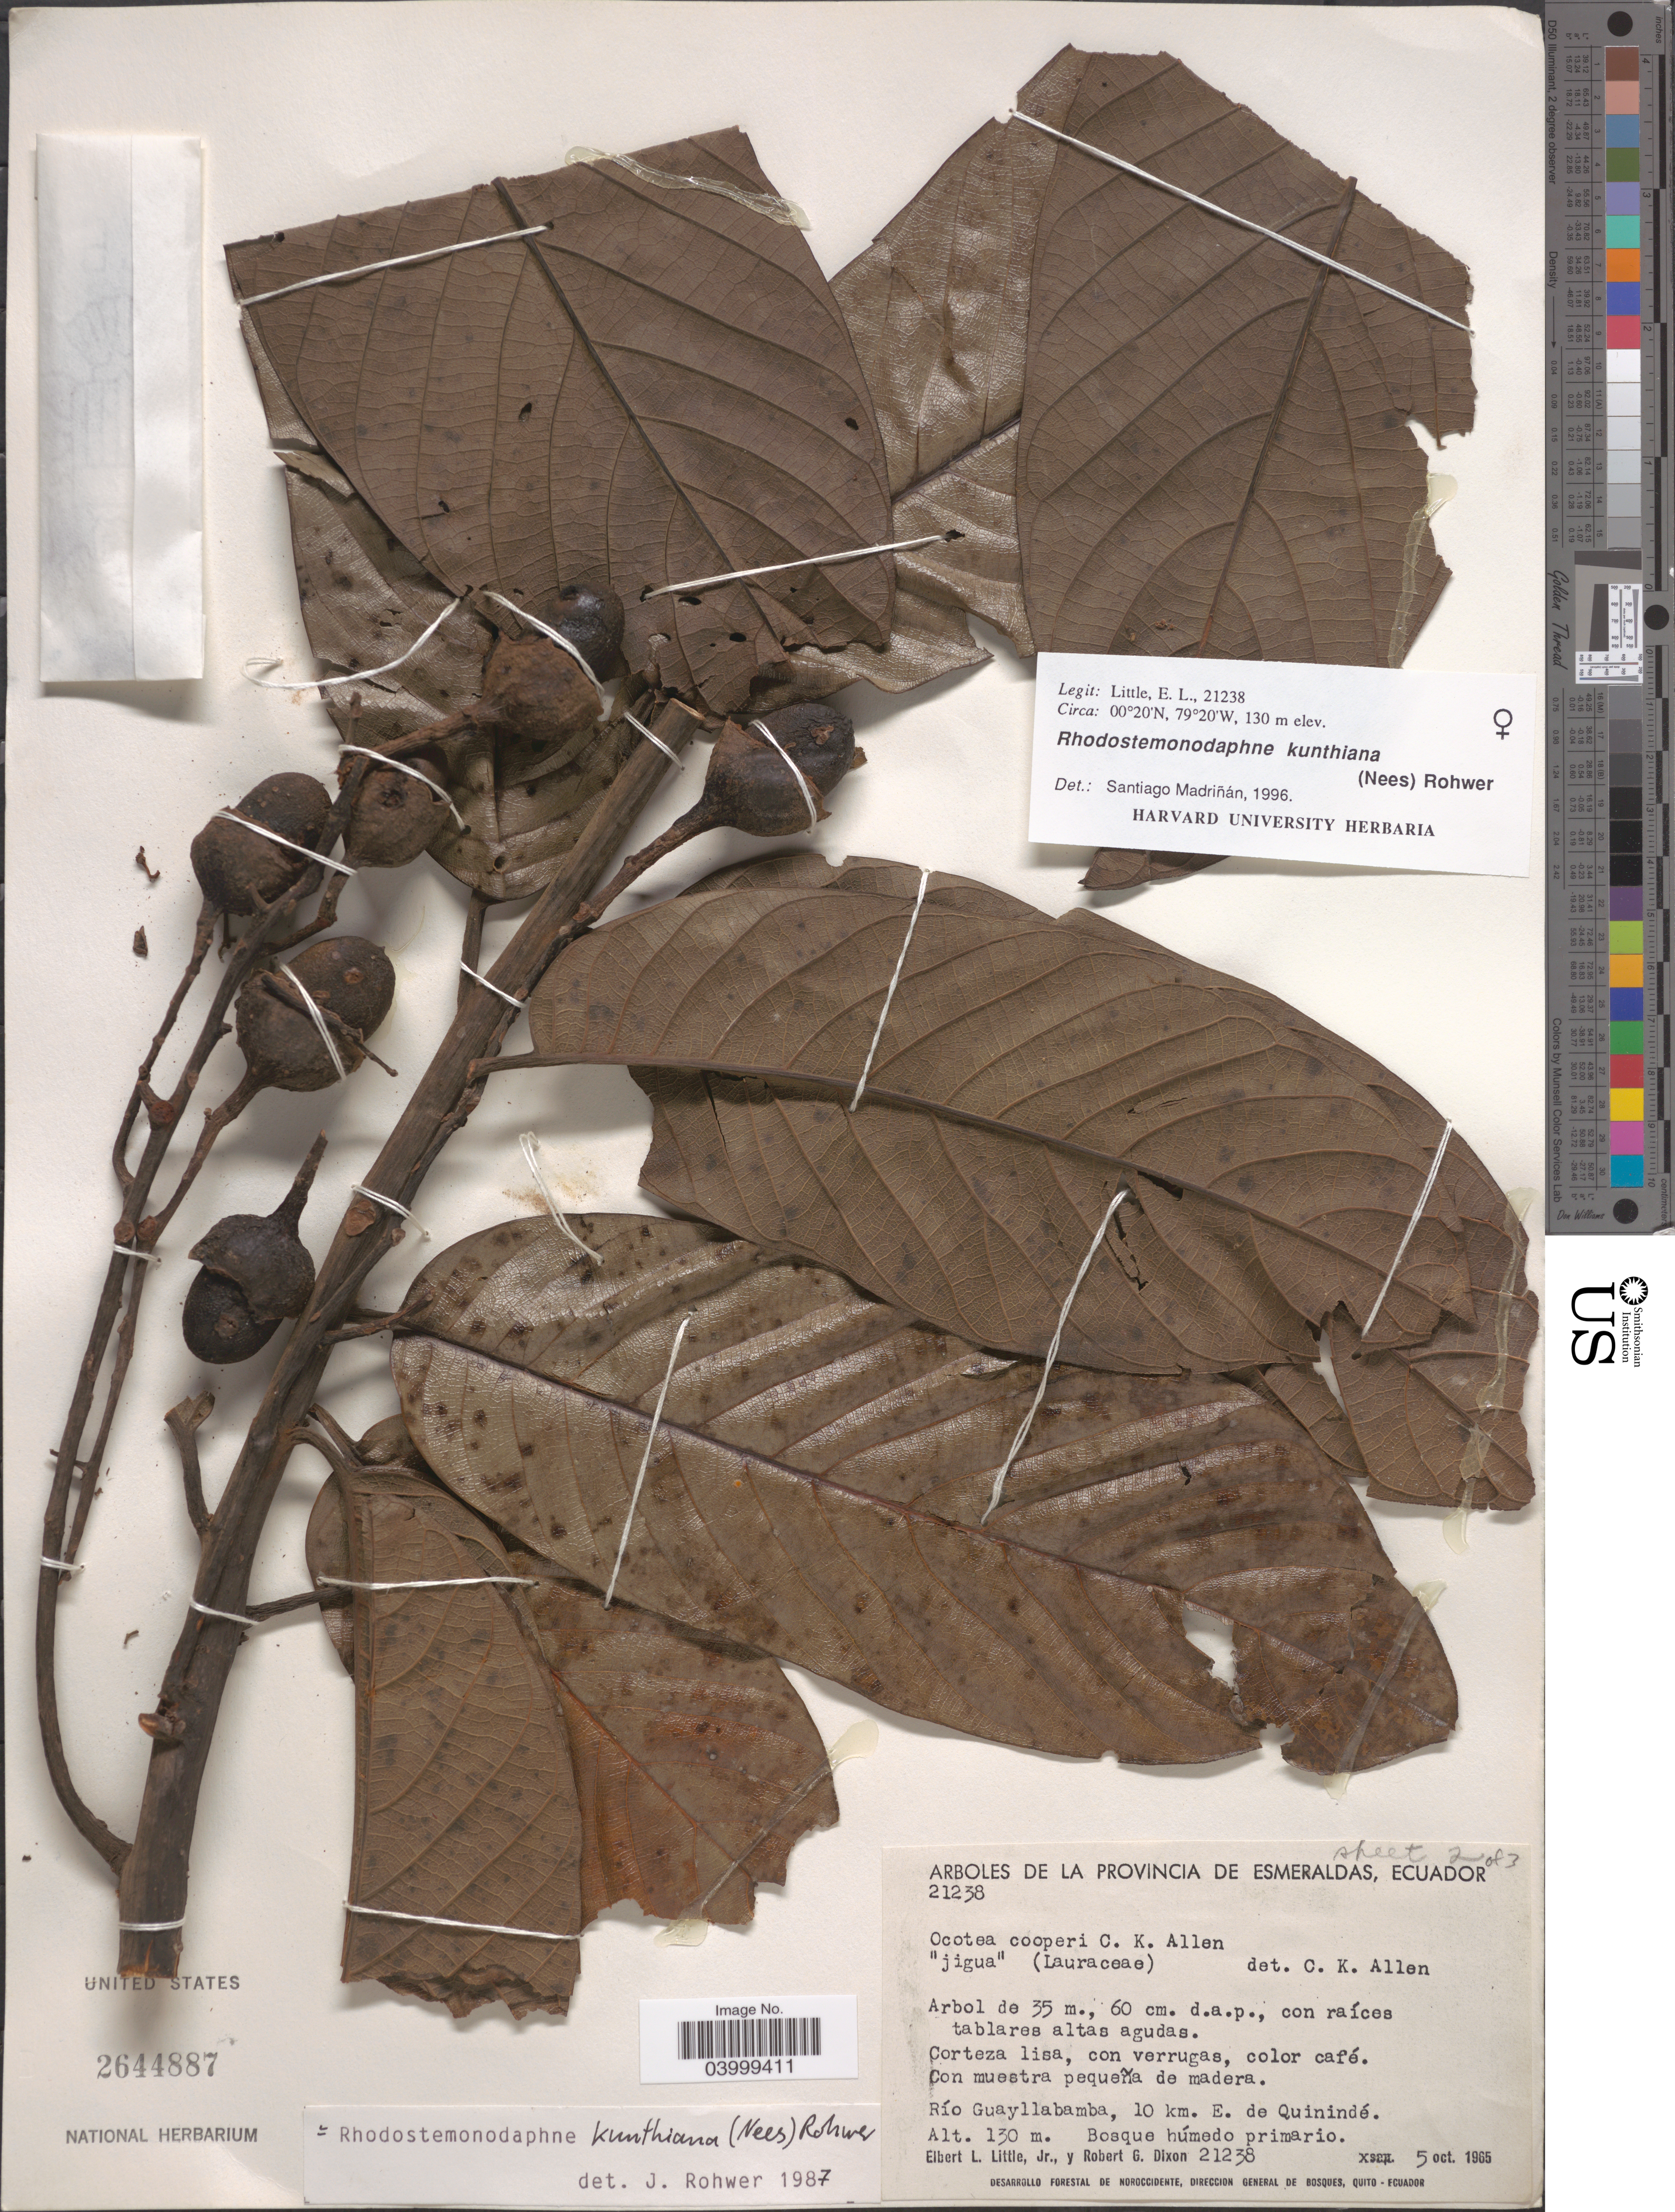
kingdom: Plantae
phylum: Tracheophyta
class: Magnoliopsida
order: Laurales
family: Lauraceae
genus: Rhodostemonodaphne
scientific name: Rhodostemonodaphne kunthiana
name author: (Nees) Rohwer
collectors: E. L. Little & R. G. Dixon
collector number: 21238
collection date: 1965-10-05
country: Ecuador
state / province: Esmeraldas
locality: Río Guayllabamba, 10 km. E. de Quinindé.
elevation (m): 130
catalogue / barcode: US 2644887